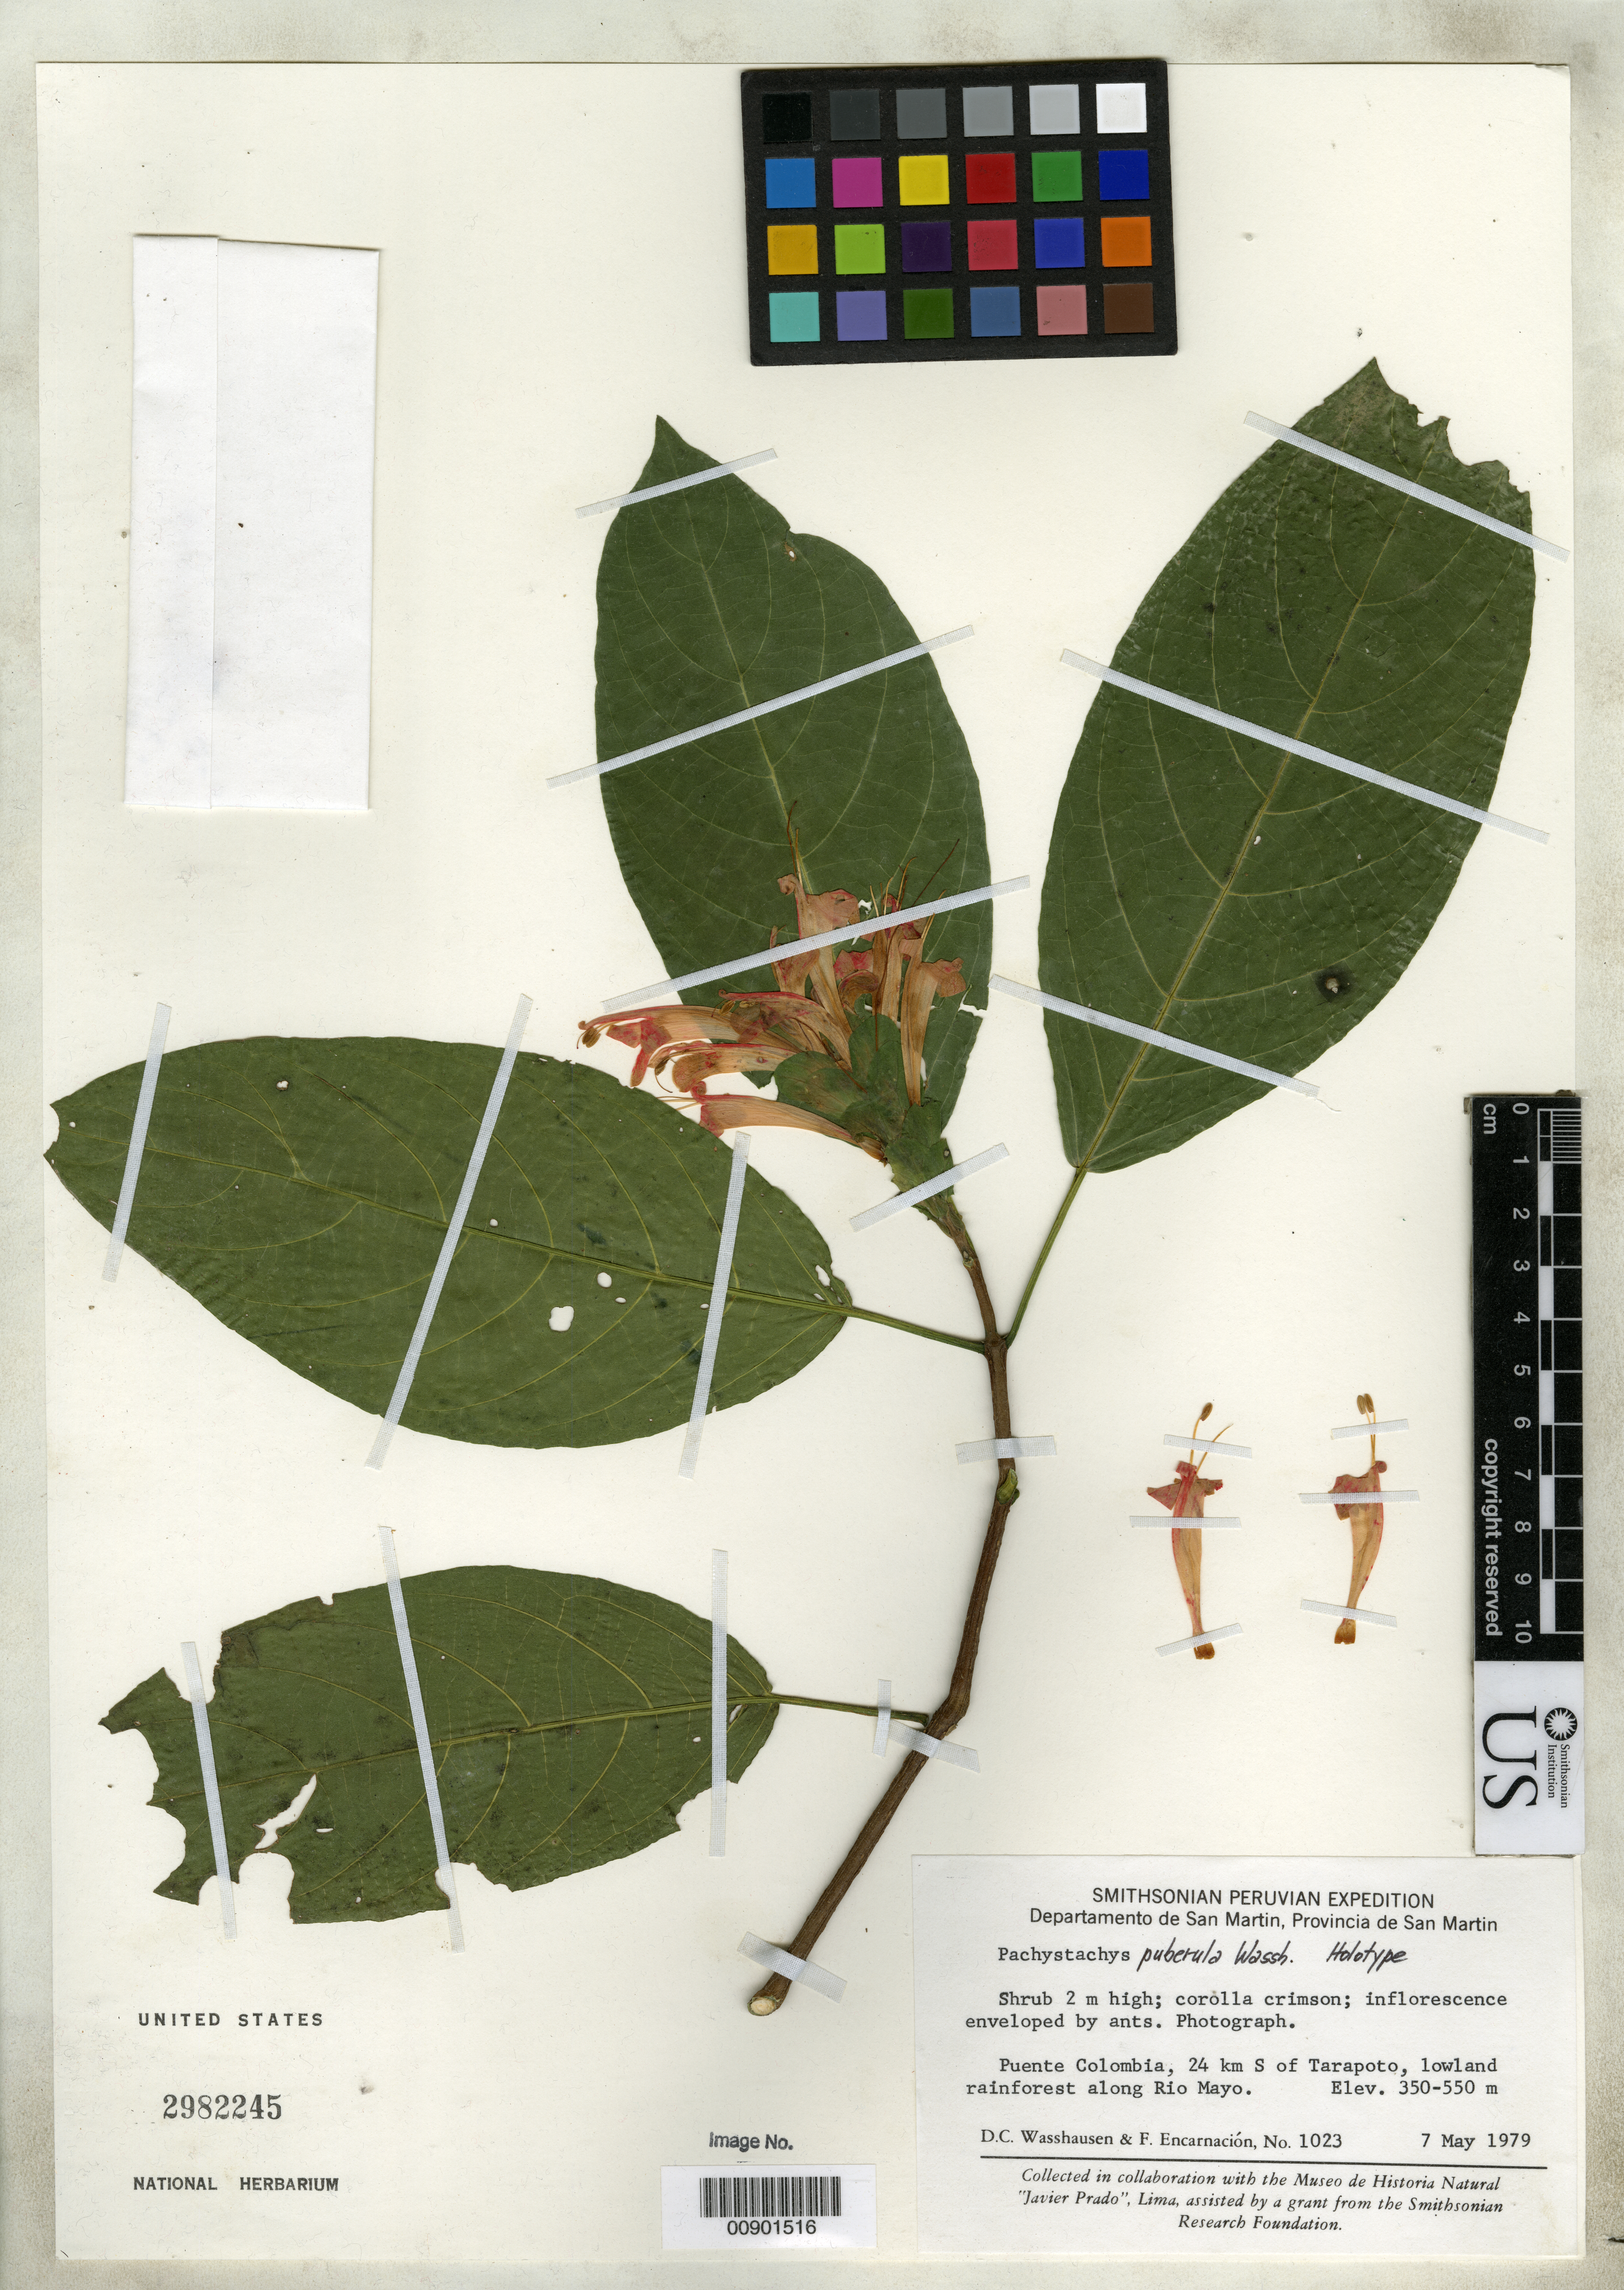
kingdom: Plantae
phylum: Tracheophyta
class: Magnoliopsida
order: Lamiales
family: Acanthaceae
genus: Pachystachys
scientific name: Pachystachys puberula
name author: Wassh.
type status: Holotype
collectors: D. C. Wasshausen & F. Encarnación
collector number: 1023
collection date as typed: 07 May 1979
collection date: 1979-05-07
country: Peru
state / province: San Martín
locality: Dept. de San Martin, Prov. de San Martin. Puente Colombia, 24 km S of Tarapoto, lowland rainforest along Rio Mayo.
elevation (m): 350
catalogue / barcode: US 2982245